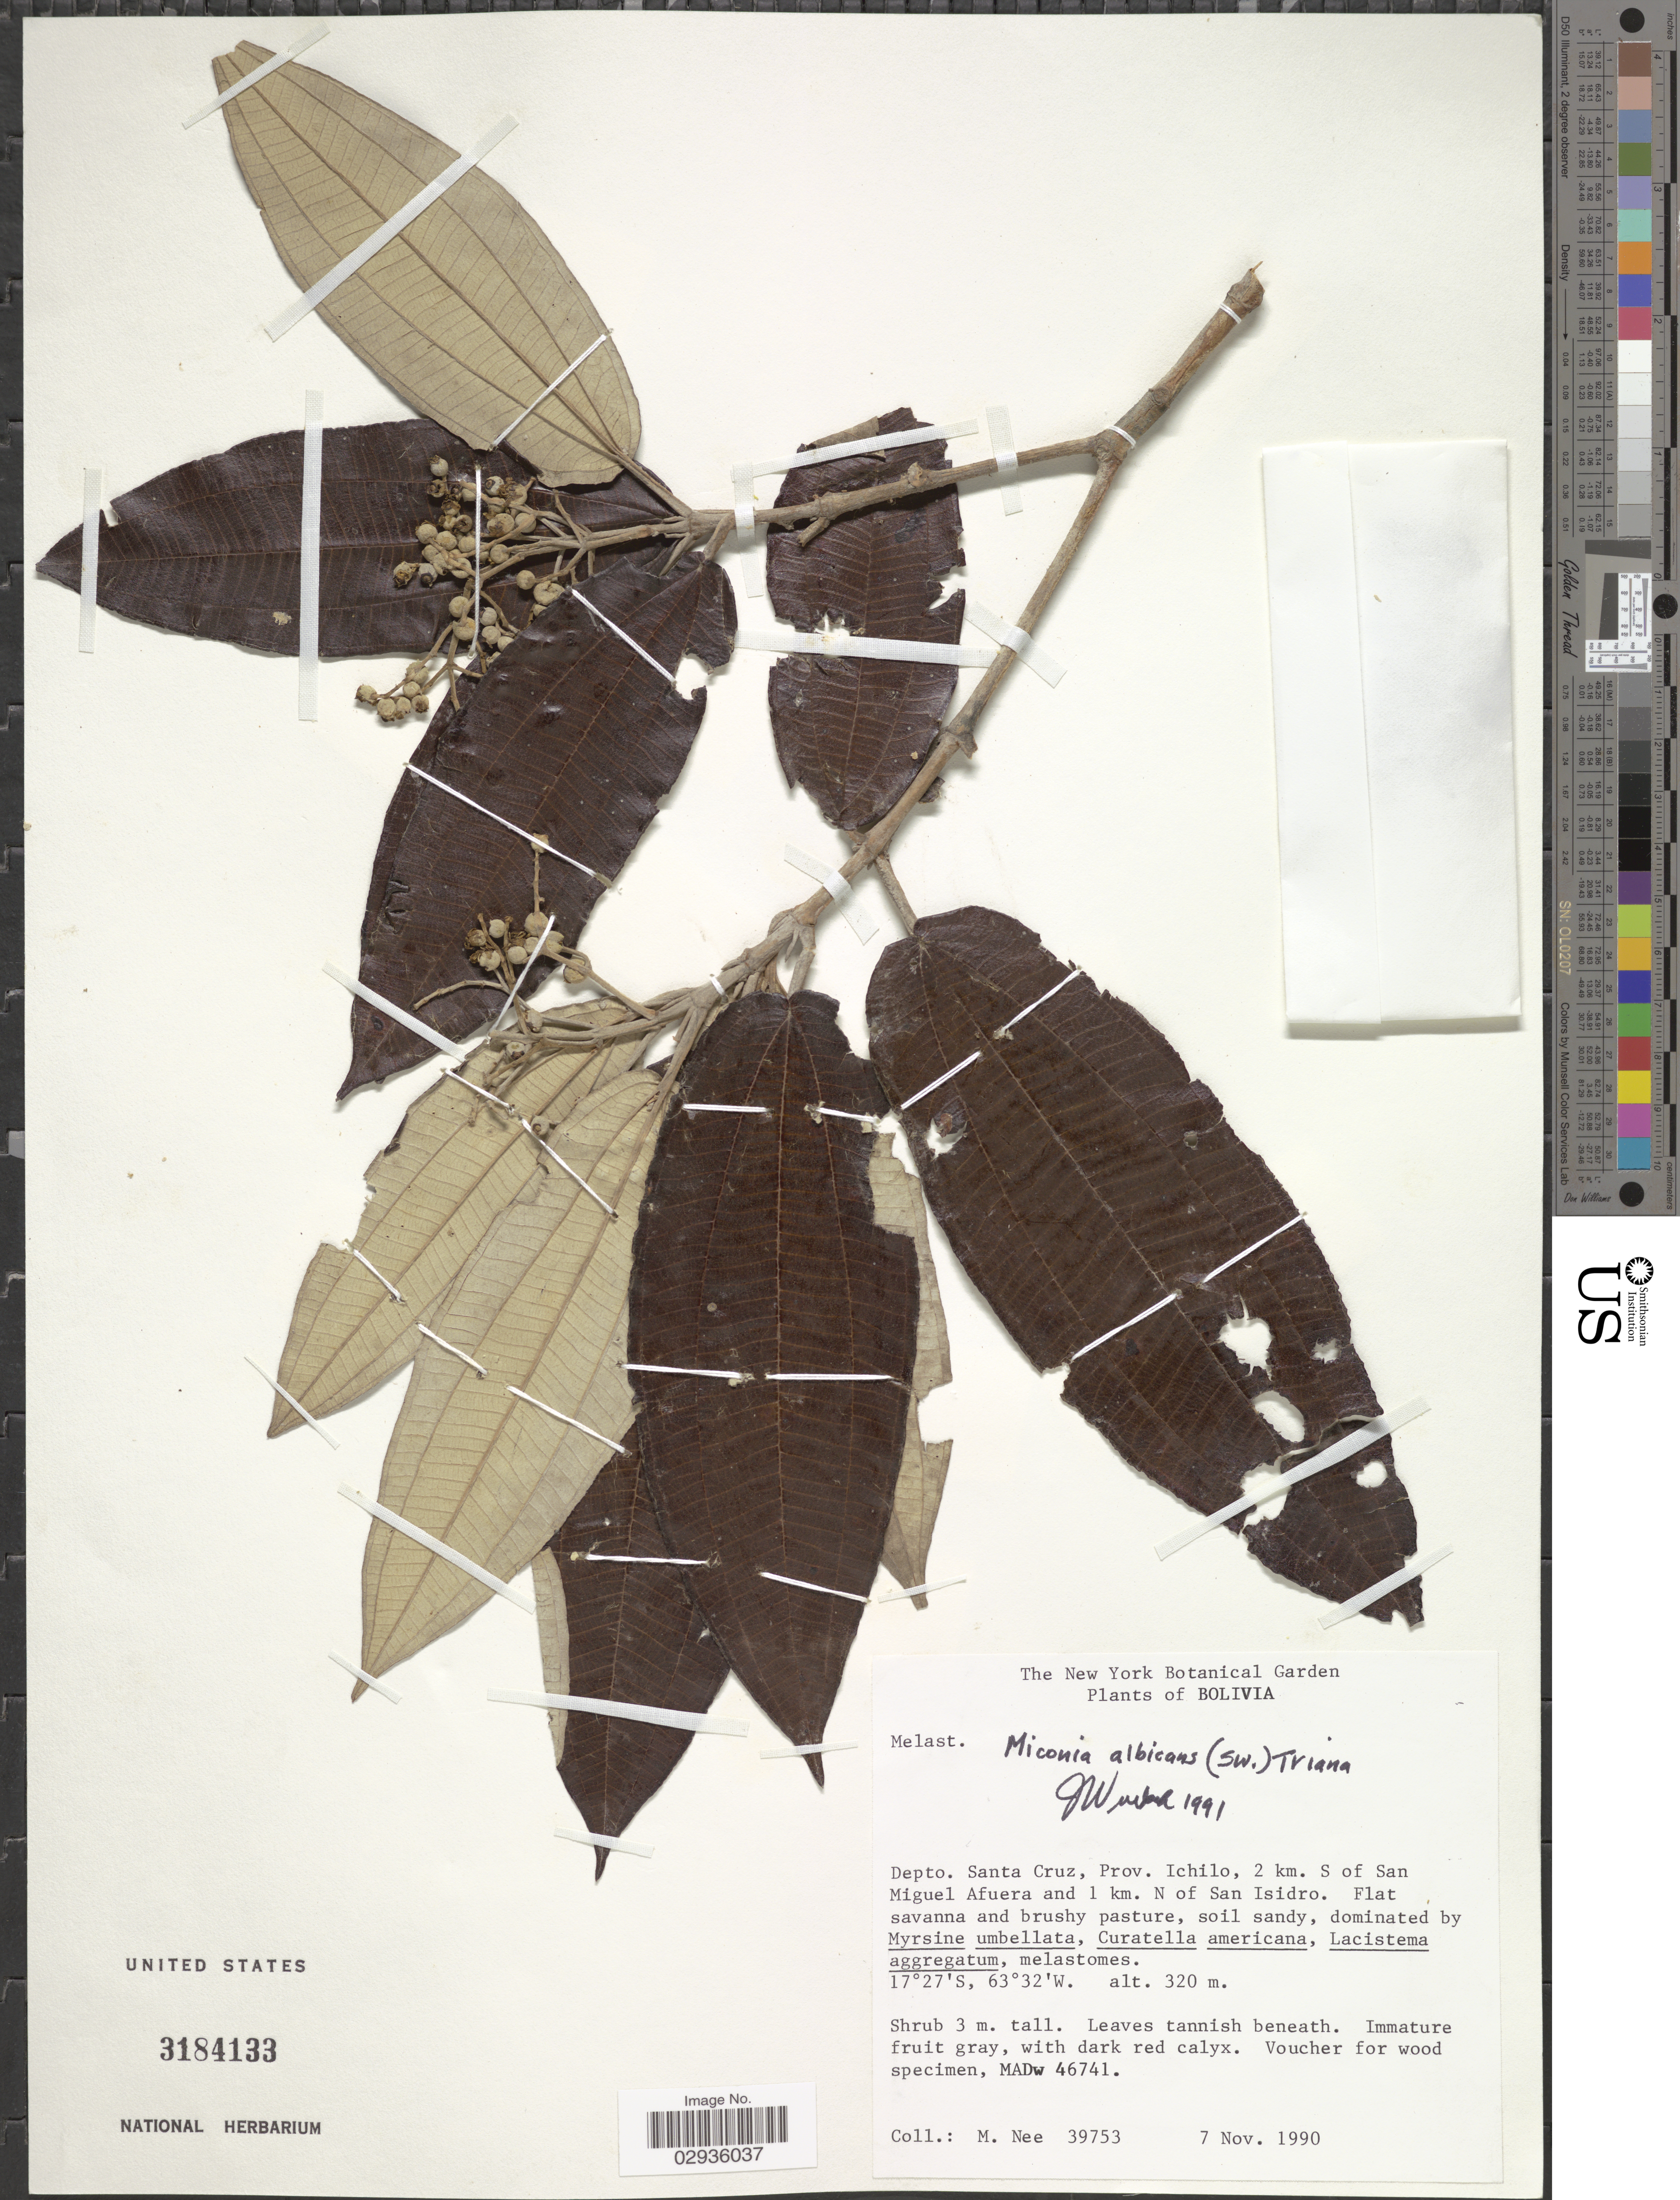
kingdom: Plantae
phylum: Tracheophyta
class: Magnoliopsida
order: Myrtales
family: Melastomataceae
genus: Miconia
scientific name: Miconia albicans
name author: (Sw.) Steud.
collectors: M. Nee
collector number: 39753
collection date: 1990-11-07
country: Bolivia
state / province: Santa Cruz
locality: Depto. Santa Cruz, Prov. Ichilo, 2 km. S of San Miguel Afuera and 1 km. N of San Isidro.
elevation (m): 320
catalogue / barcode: US 3184133